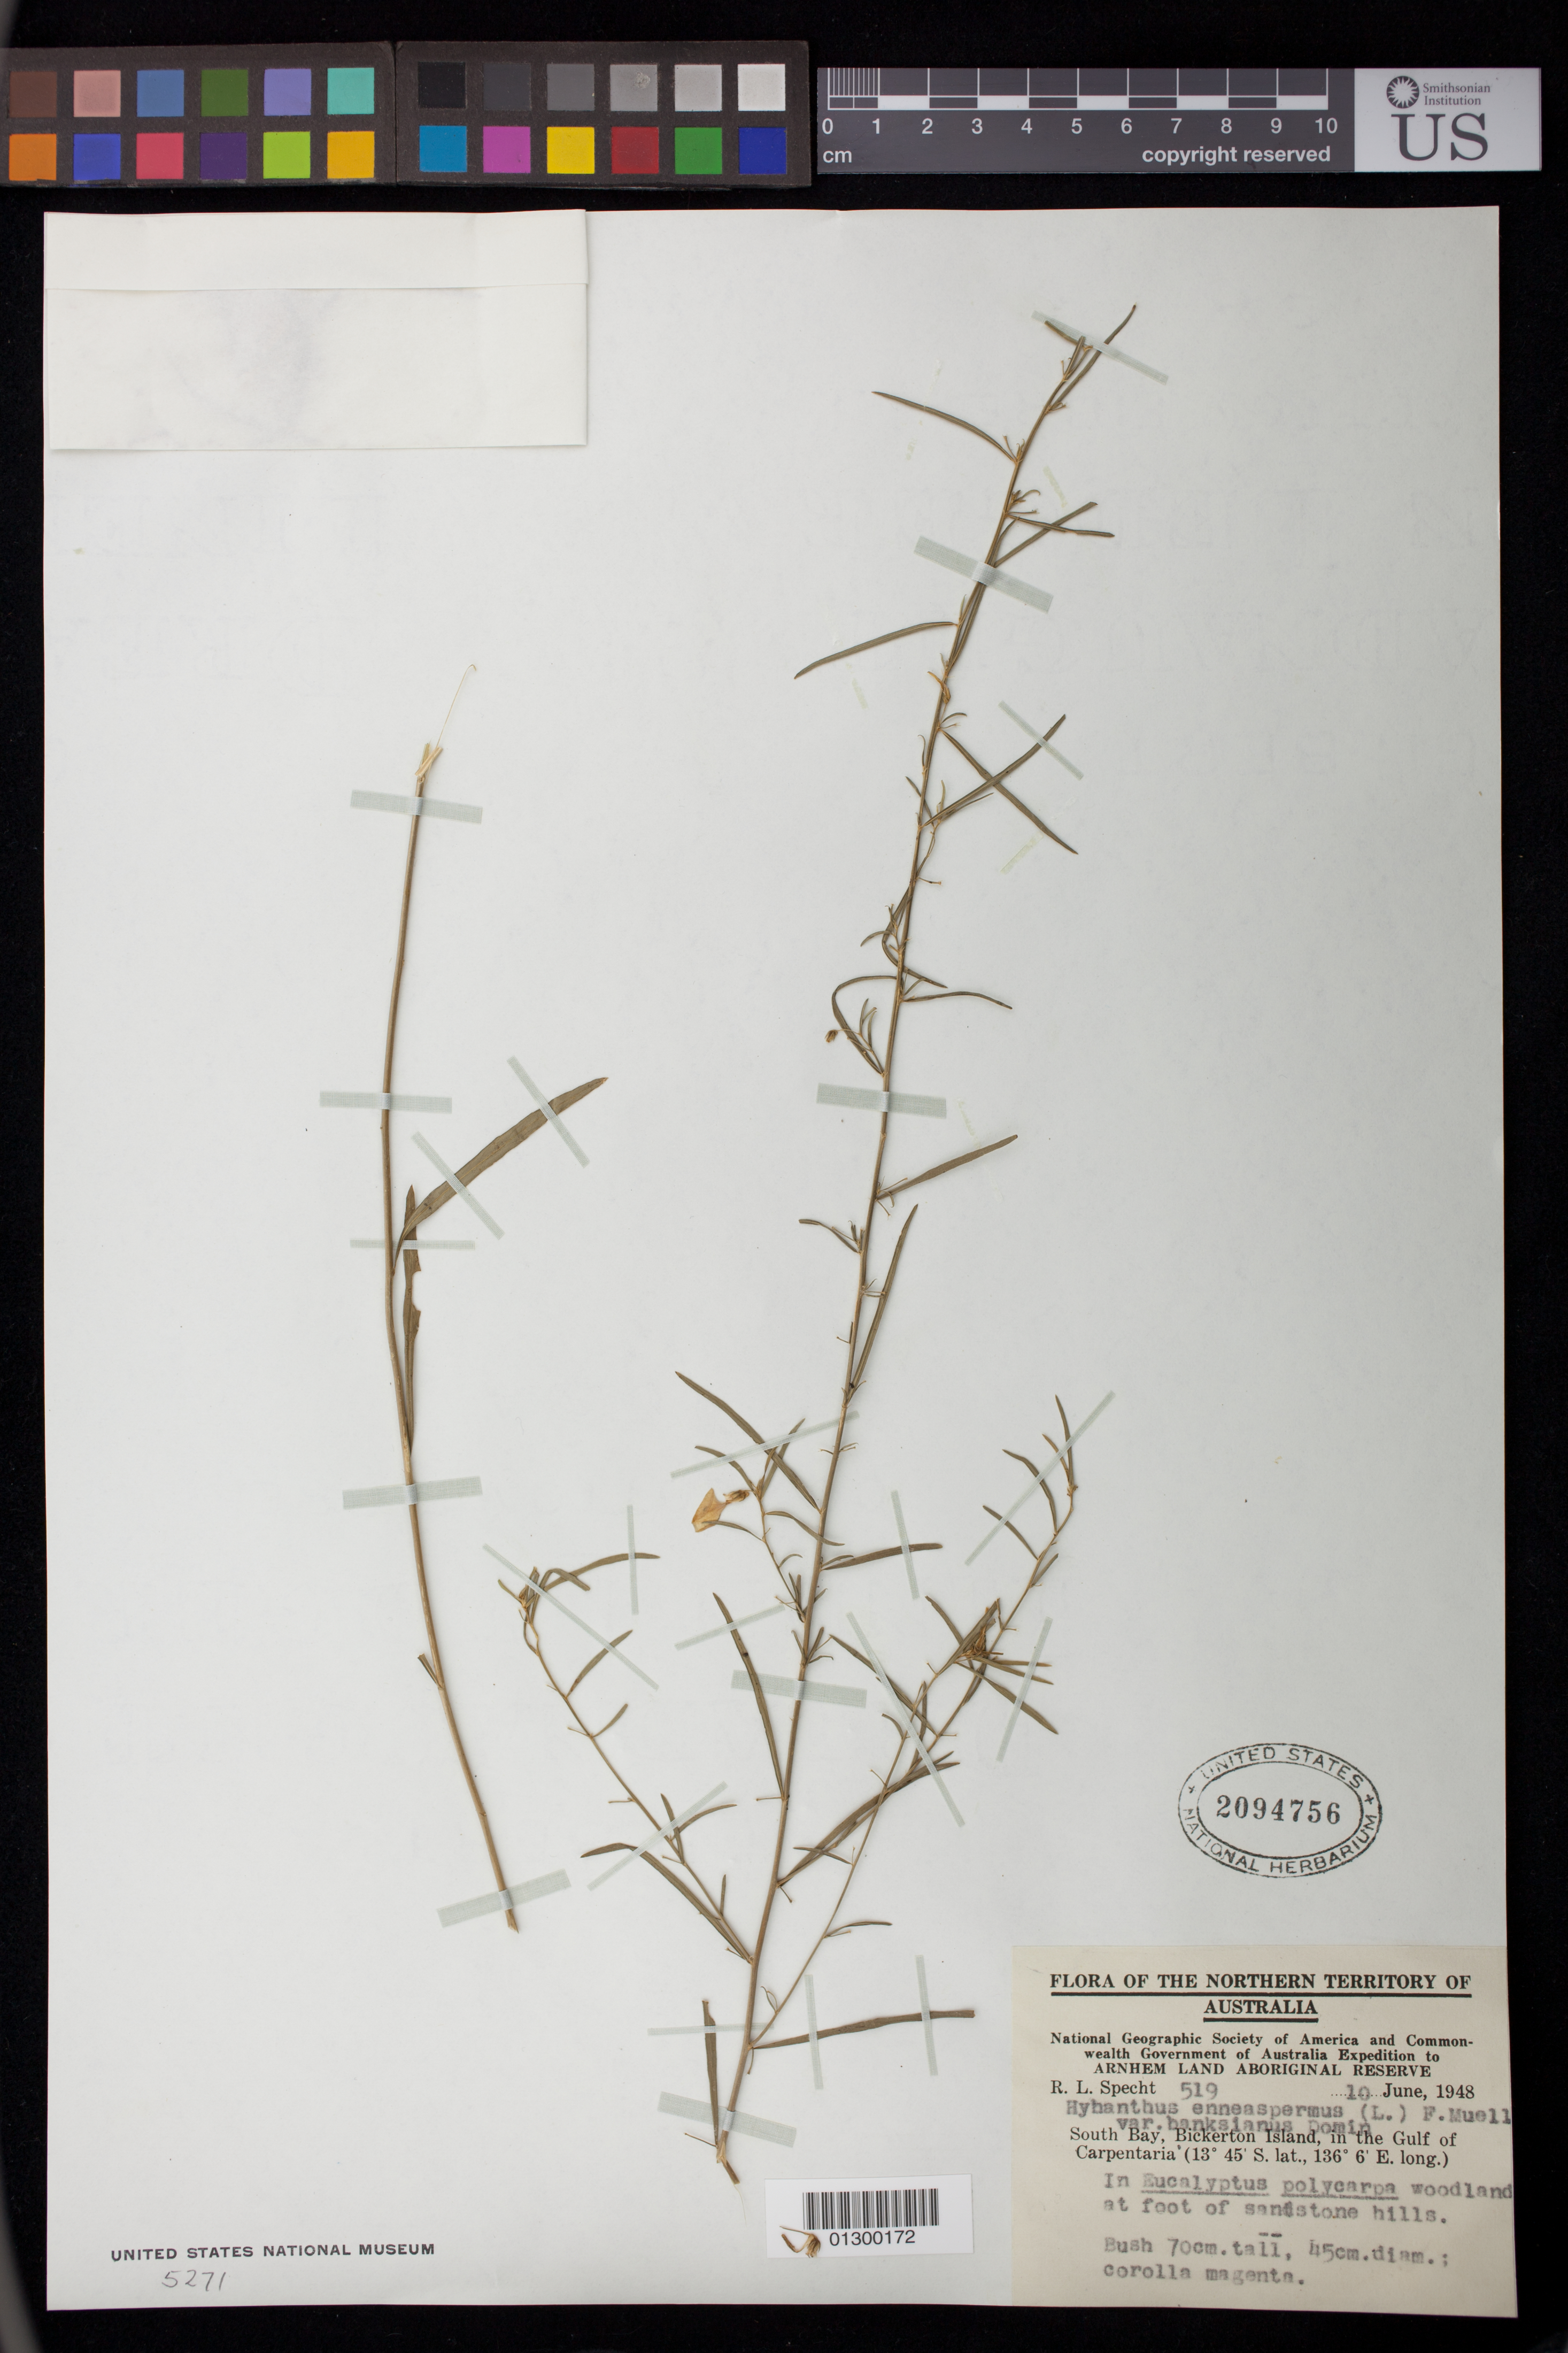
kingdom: Plantae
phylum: Tracheophyta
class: Magnoliopsida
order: Malpighiales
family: Violaceae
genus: Pigea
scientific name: Pigea enneasperma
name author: (L.) P.I. Forst.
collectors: R. L. Specht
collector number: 519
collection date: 1948-06-10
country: Australia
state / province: Northern Territory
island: Bickerton Island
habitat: In Eucalyptus polycarpa woodland at foot of sandstone hills.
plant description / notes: Bush 70 cm. tall, 45 cm. diam.; corolla magenta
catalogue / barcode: US 2094756